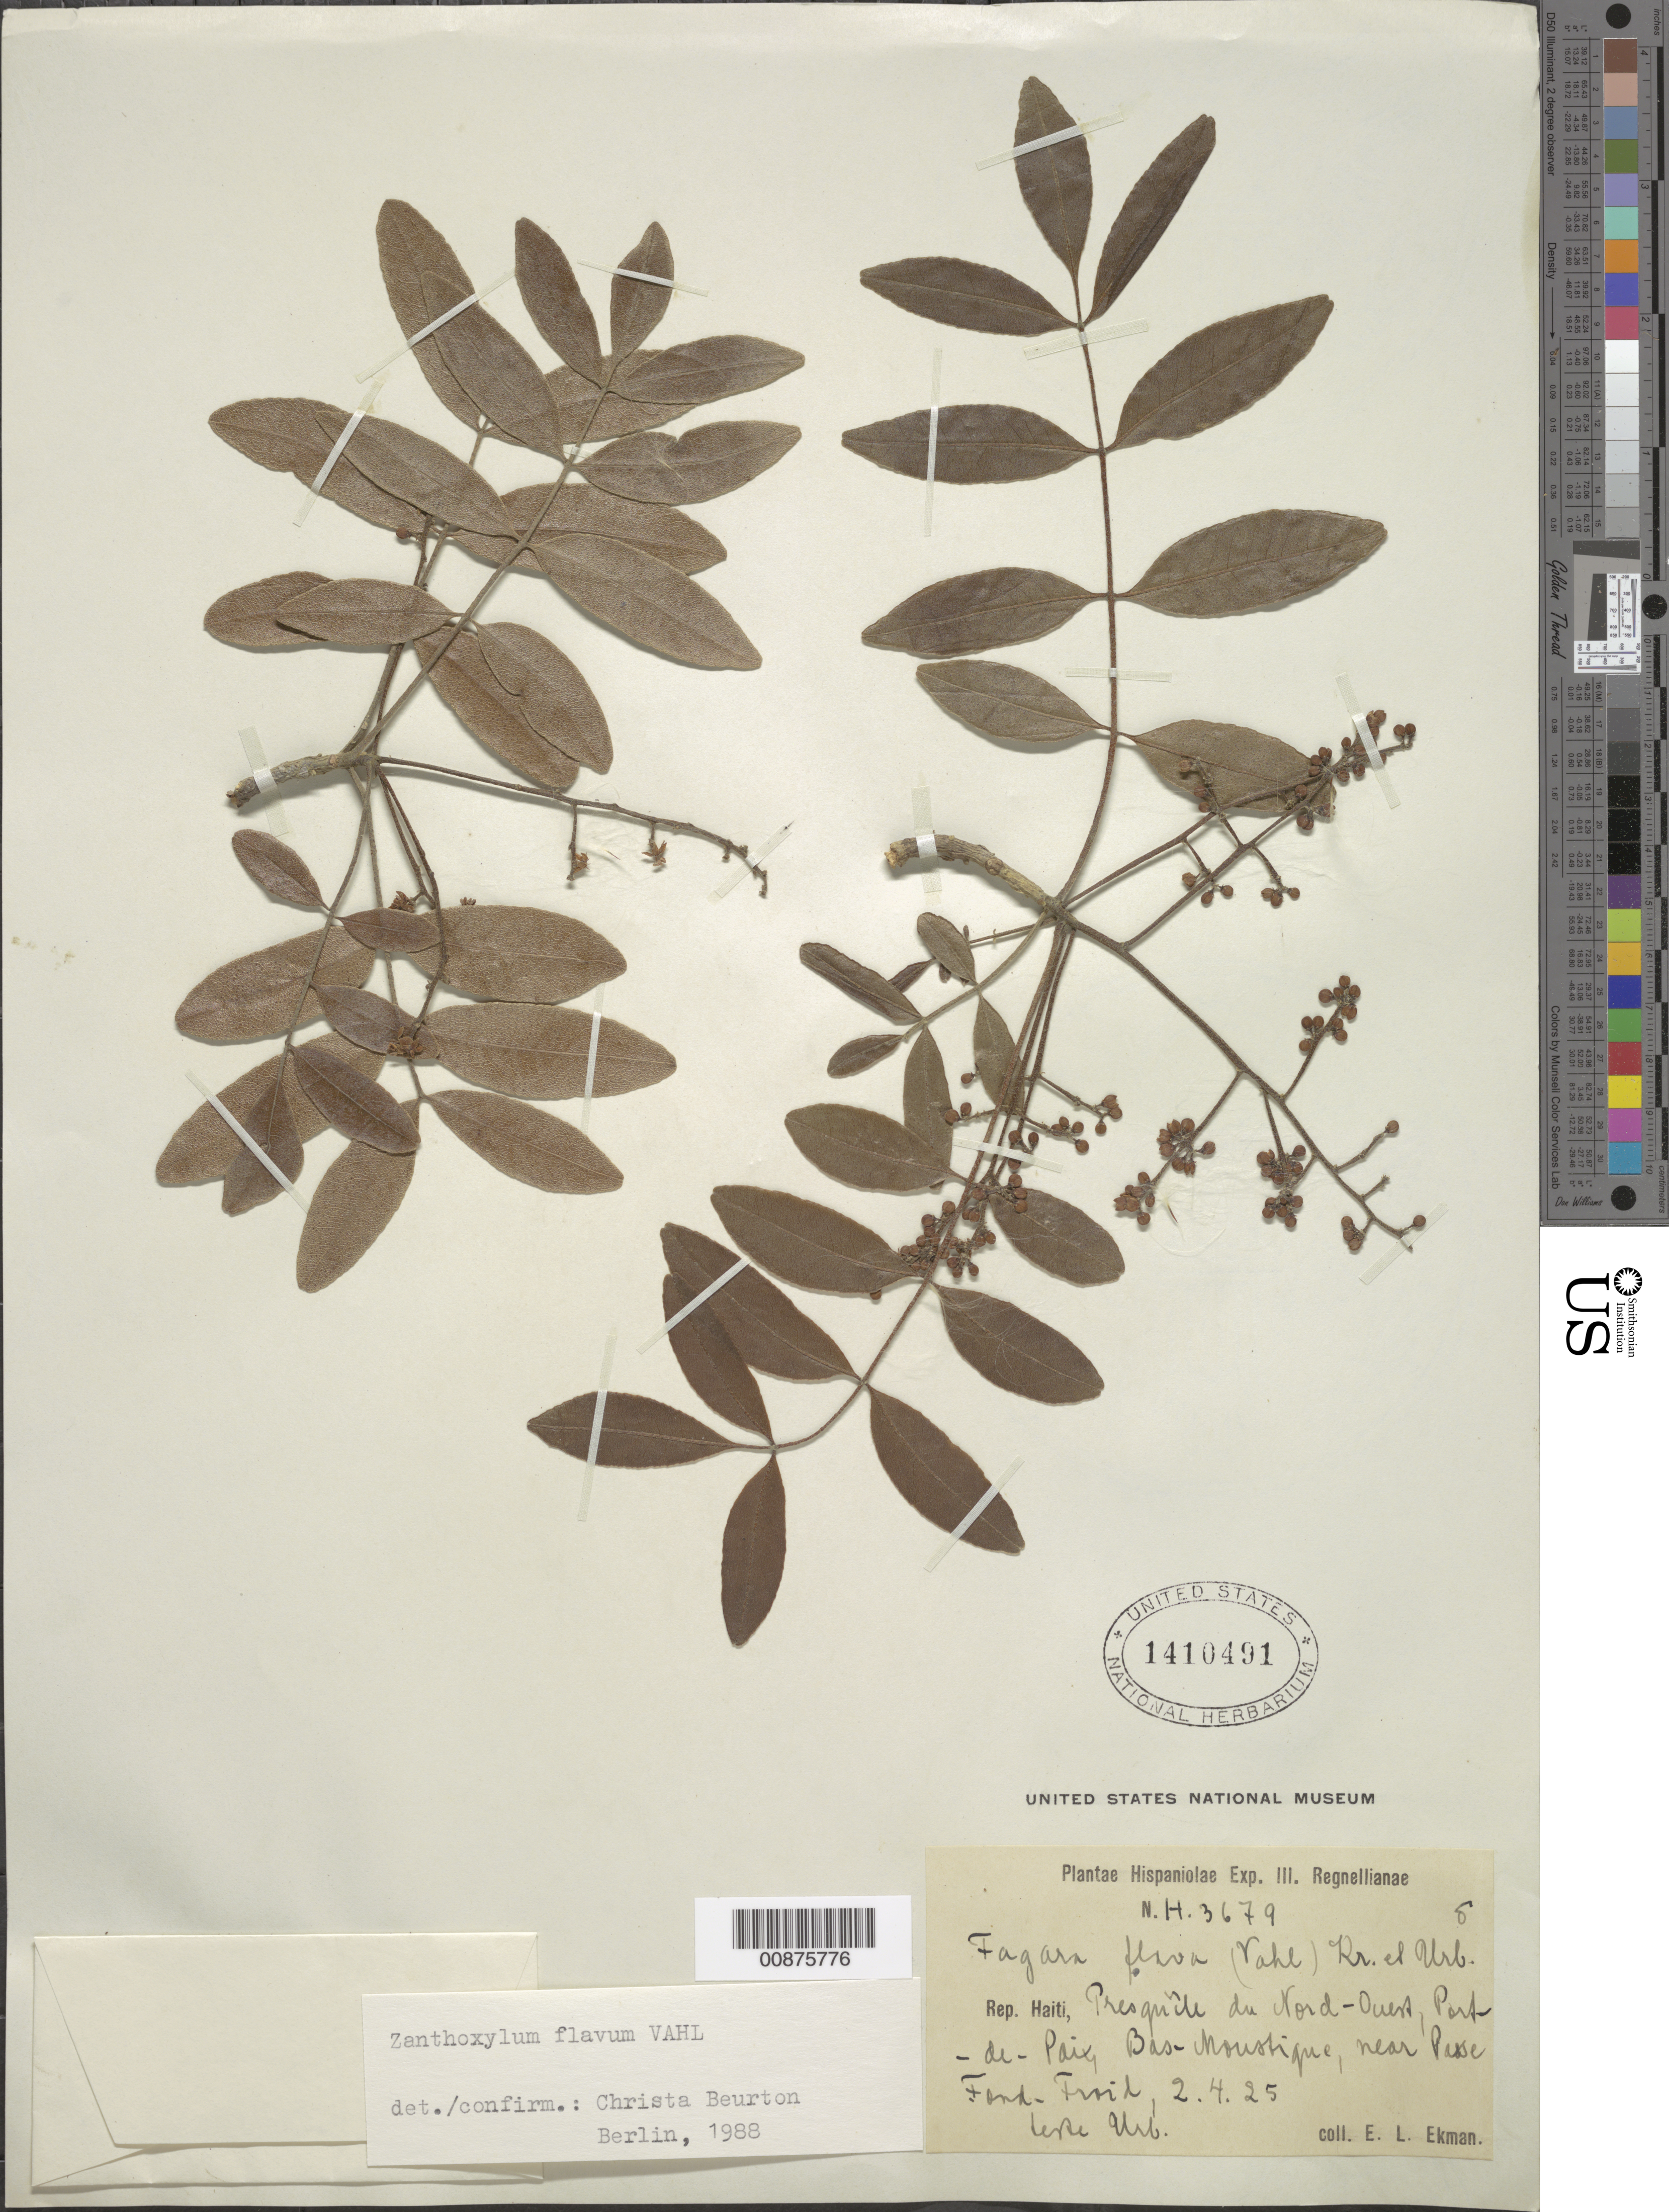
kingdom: Plantae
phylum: Tracheophyta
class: Magnoliopsida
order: Sapindales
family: Rutaceae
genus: Zanthoxylum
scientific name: Zanthoxylum flavum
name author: Vahl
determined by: Beurton, C.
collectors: E. L. Ekman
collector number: H 3679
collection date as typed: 02 Apr 1925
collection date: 1925-04-02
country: Haiti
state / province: Nord-Ouest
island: Hispaniola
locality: Port de Paix, Bas Moustiques, near Passe Fond Froid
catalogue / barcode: US 1410491